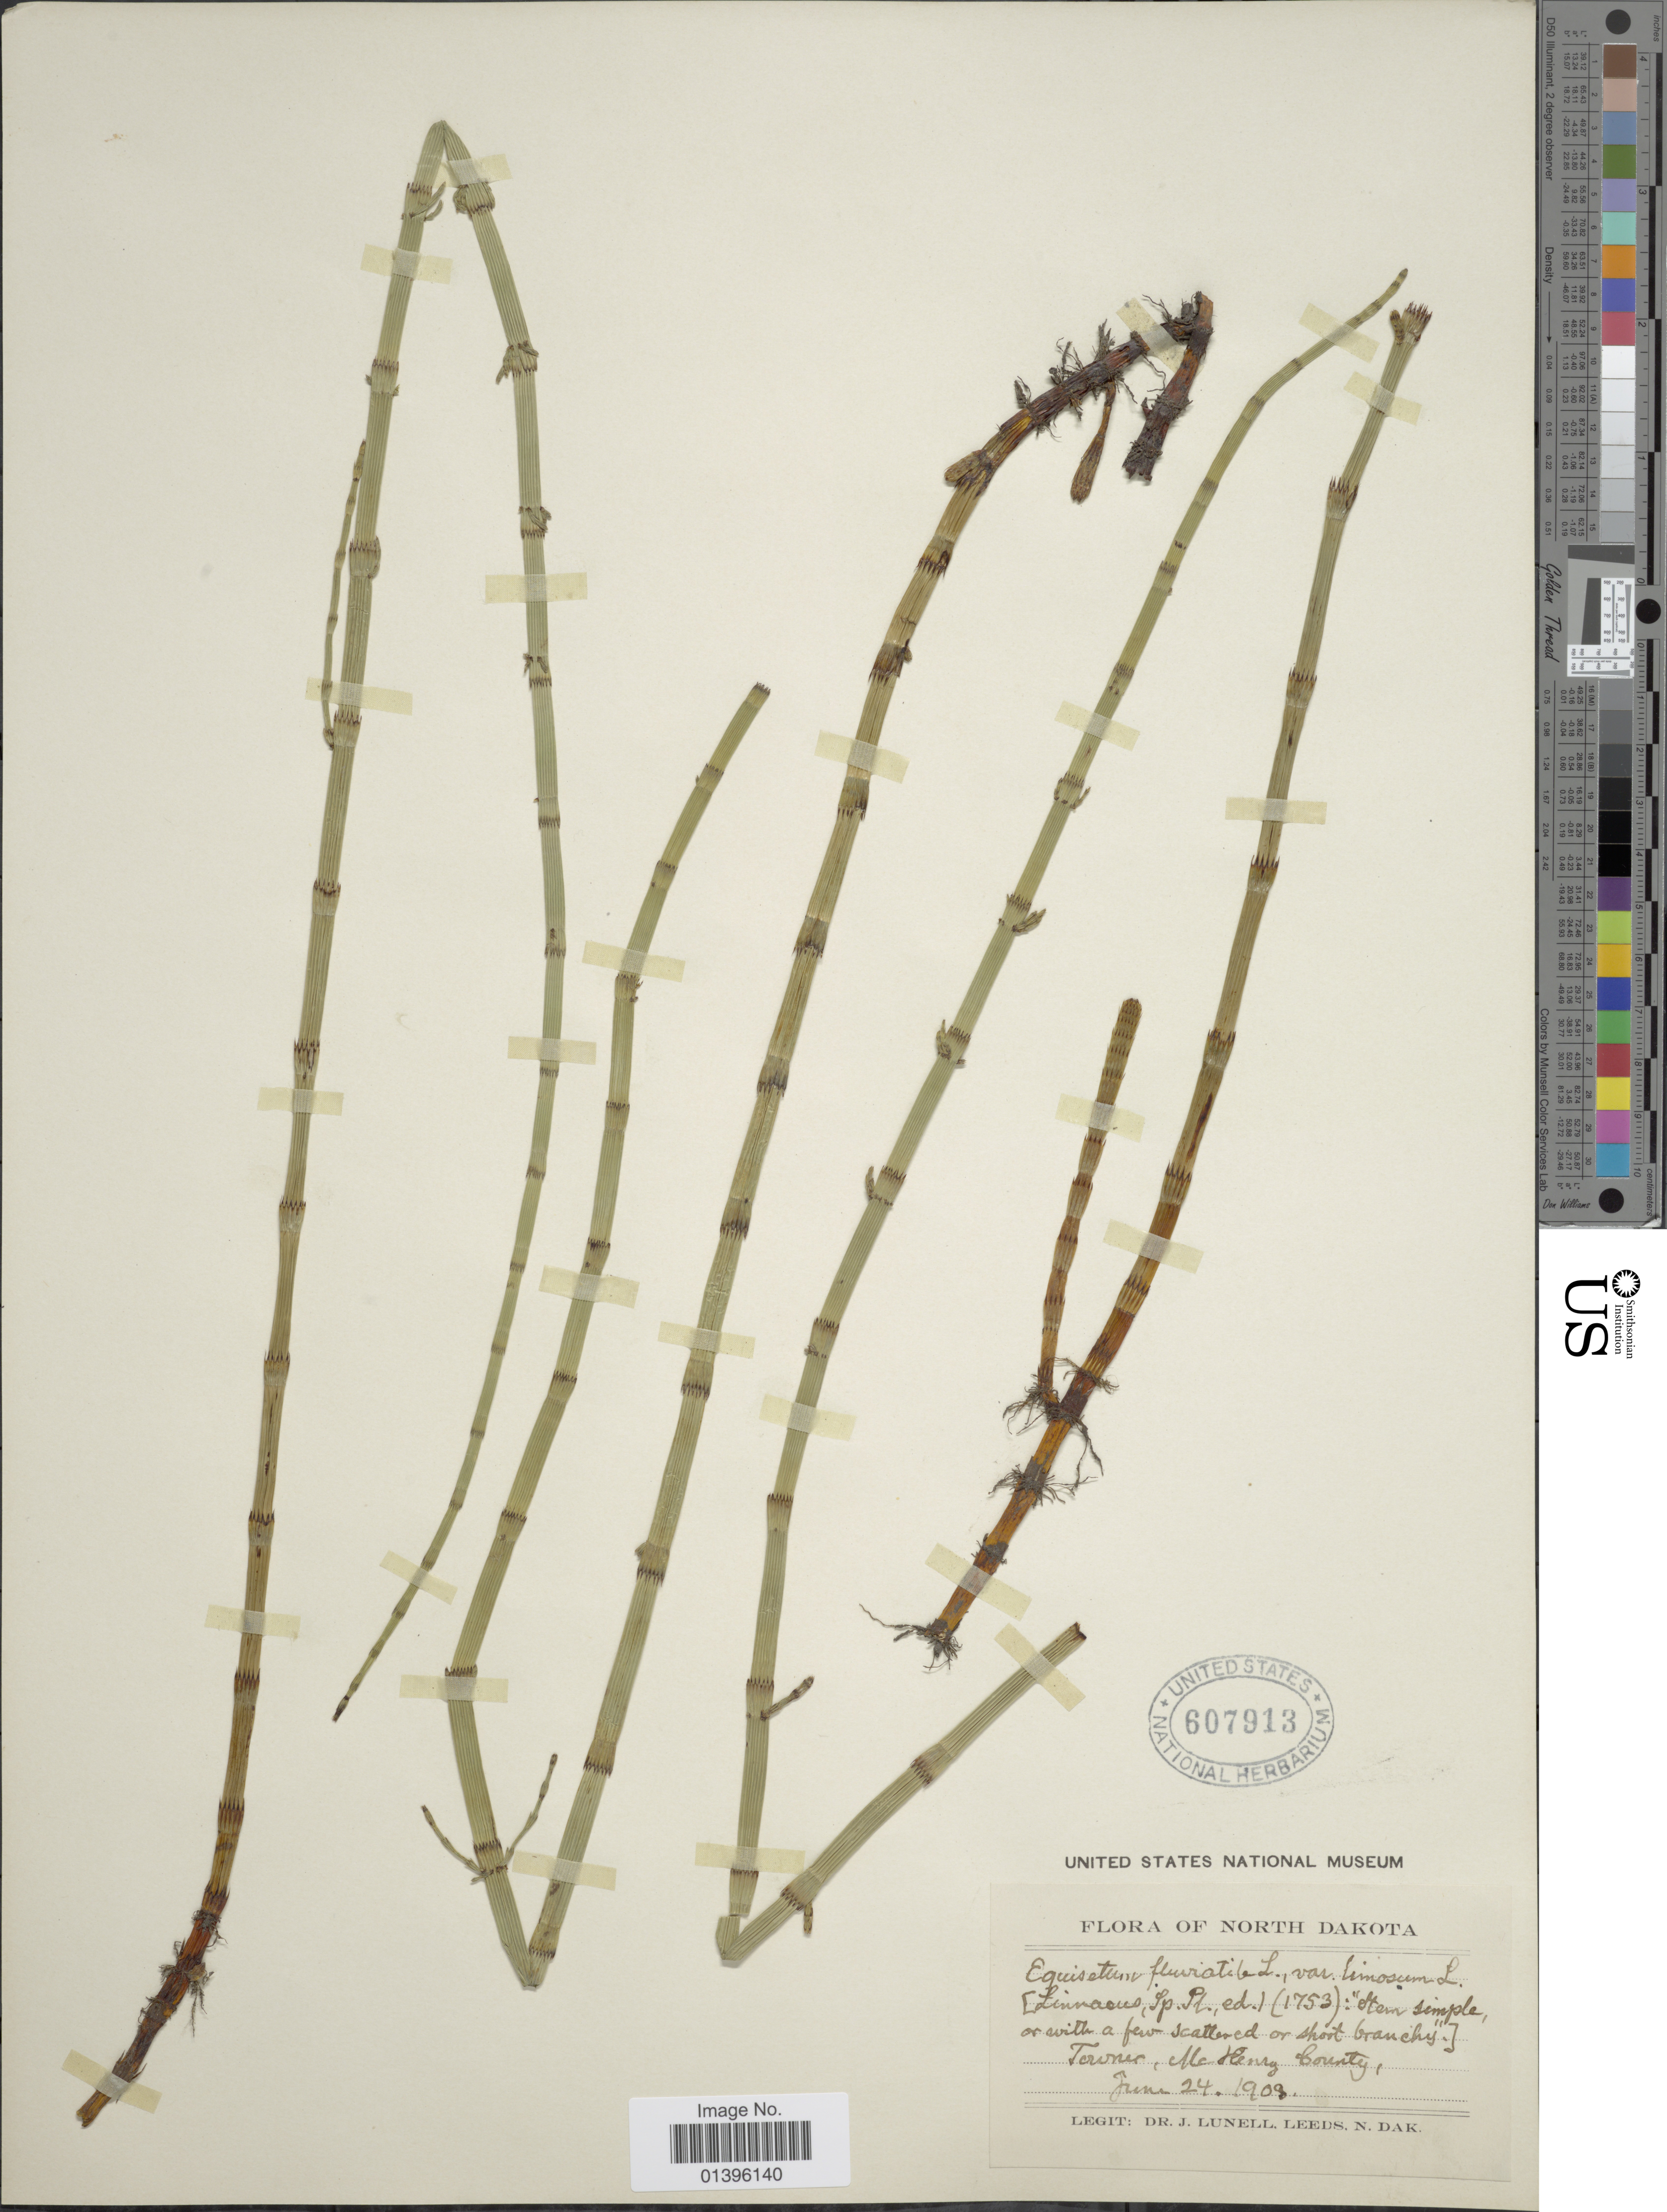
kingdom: Plantae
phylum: Tracheophyta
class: Polypodiopsida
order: Equisetales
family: Equisetaceae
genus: Equisetum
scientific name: Equisetum fluviatile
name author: L.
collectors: J. Lunell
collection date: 1908-06-24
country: United States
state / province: North Dakota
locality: Towner, Mc Henry County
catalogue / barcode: US 607913